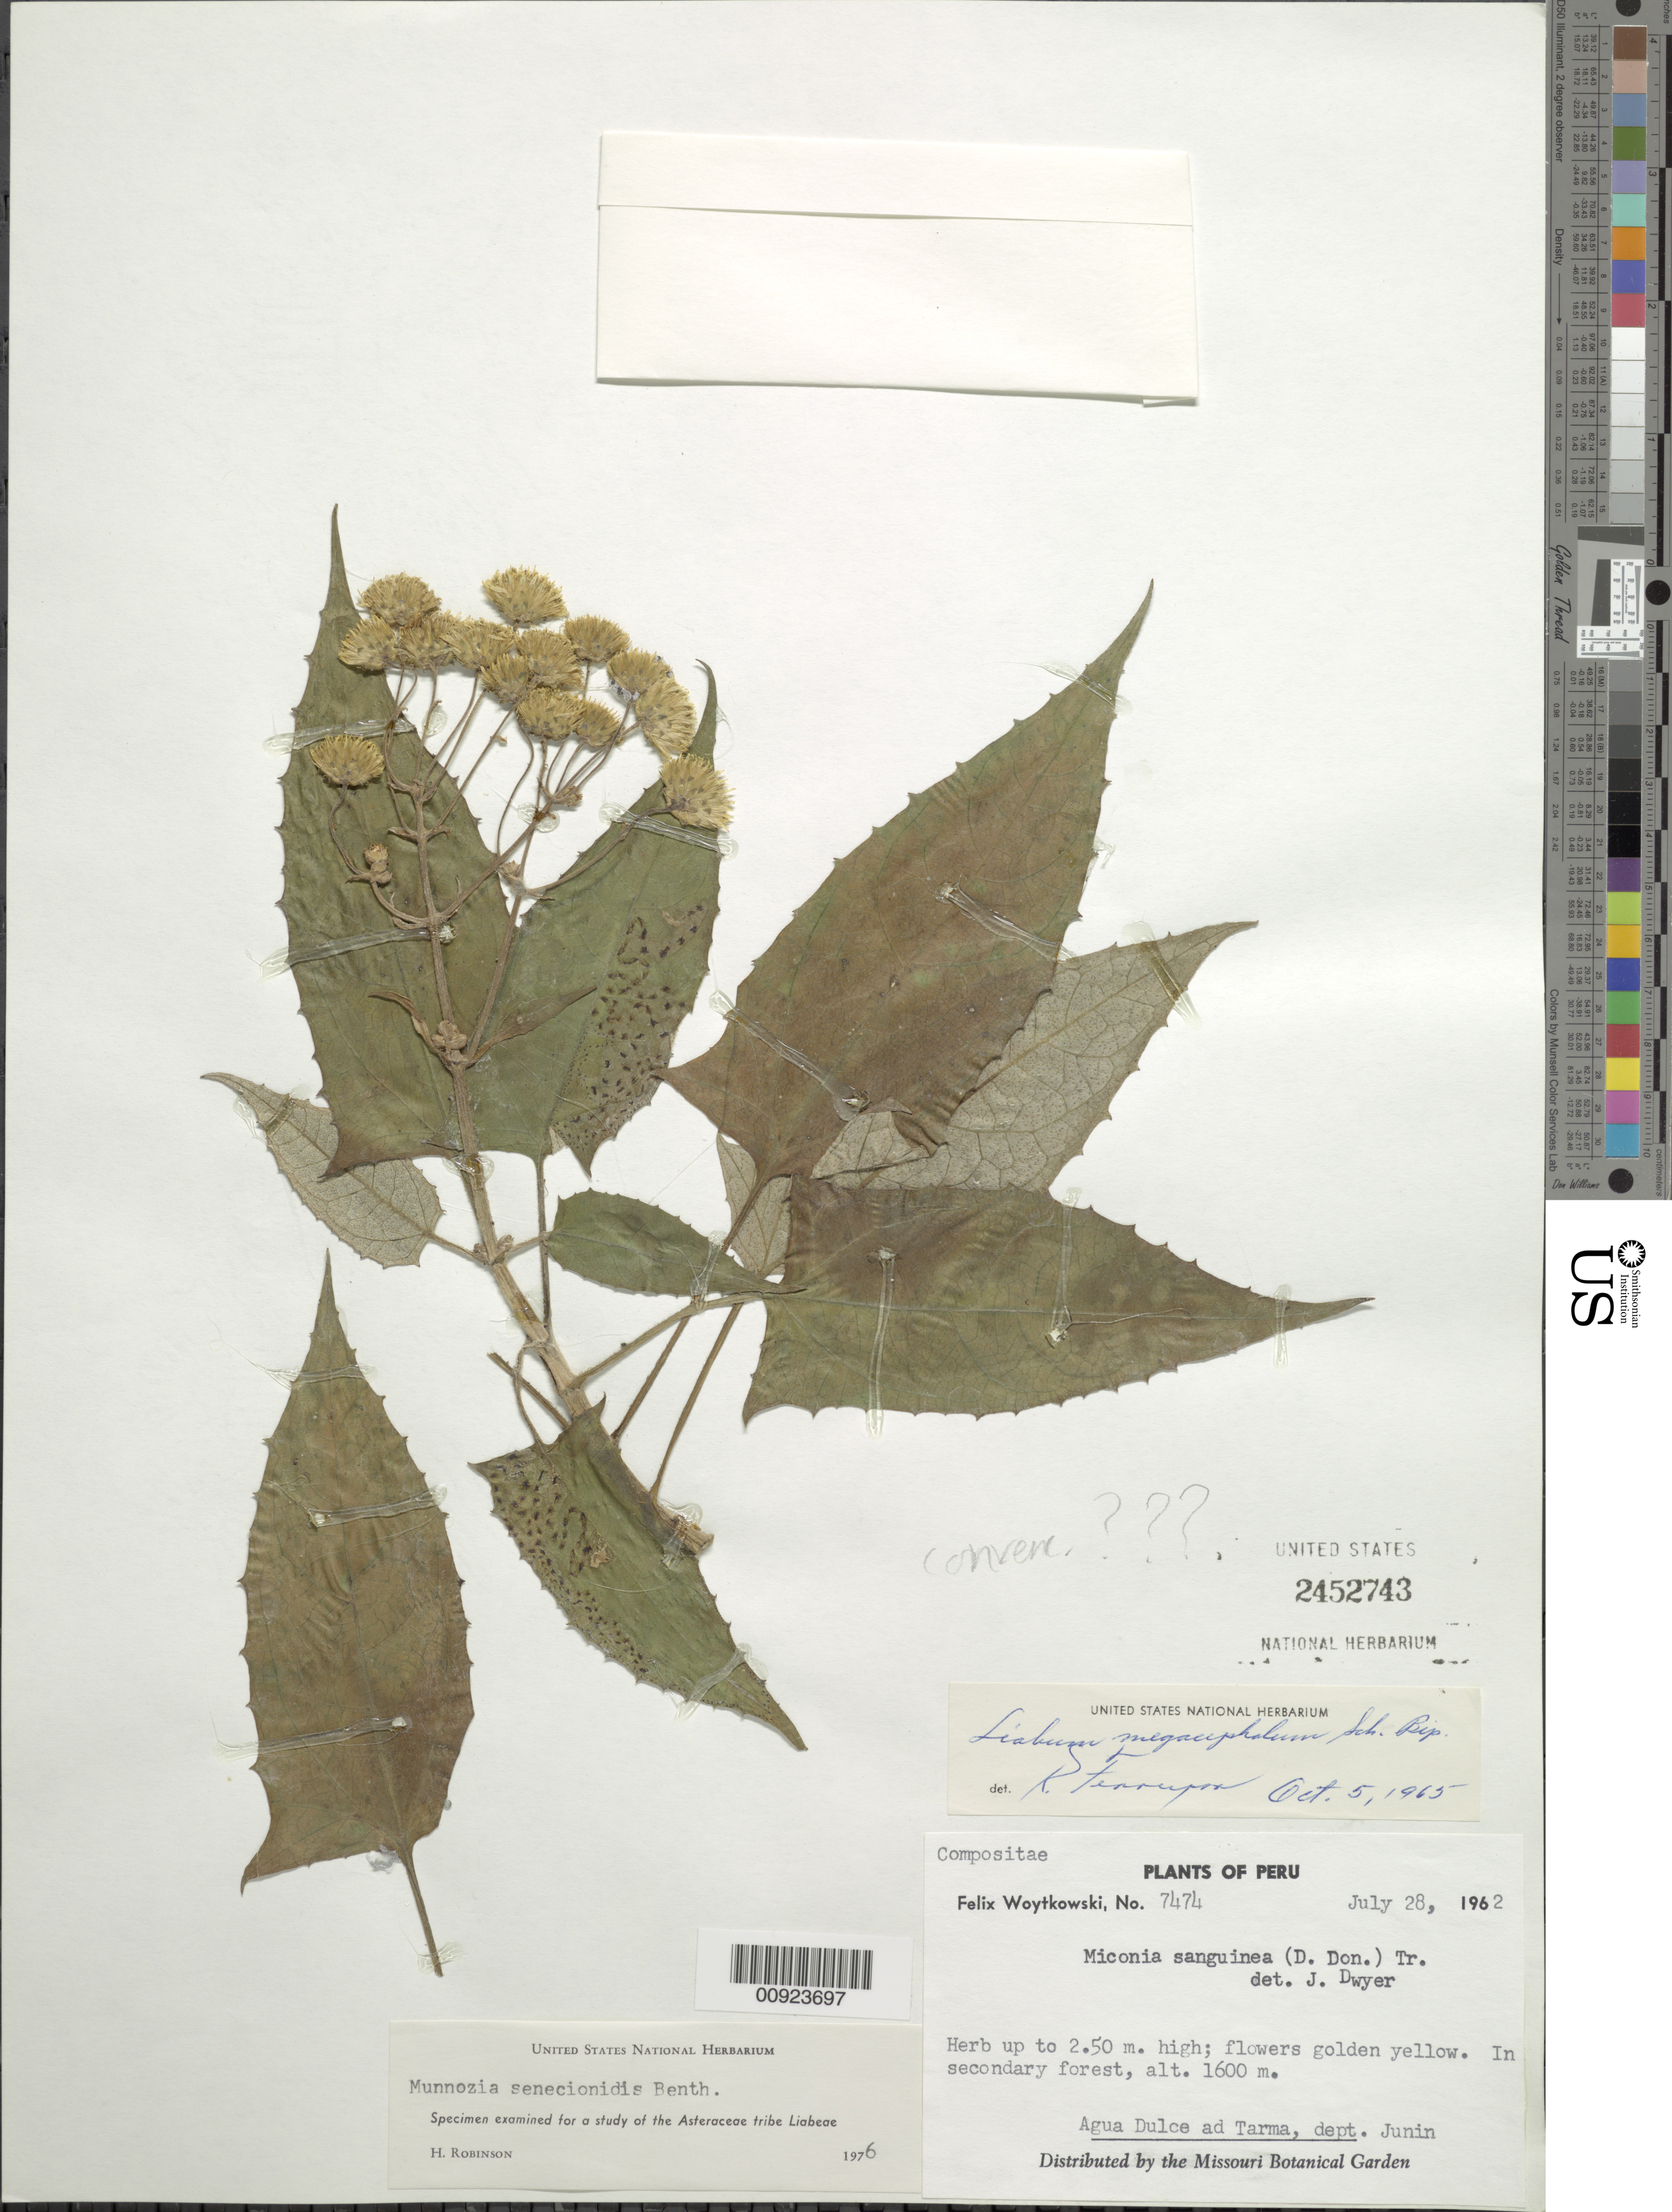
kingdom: Plantae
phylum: Tracheophyta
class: Magnoliopsida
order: Asterales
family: Asteraceae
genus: Munnozia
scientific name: Munnozia senecionidis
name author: Benth.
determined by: Robinson, Harold E., (US)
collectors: F. Woytkowski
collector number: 7474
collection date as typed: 28 July 1962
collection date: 1962-07-28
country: Peru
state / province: Junín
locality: Agua Dulce ad Tarma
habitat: Secondary forest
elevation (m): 1600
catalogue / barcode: US 2452743